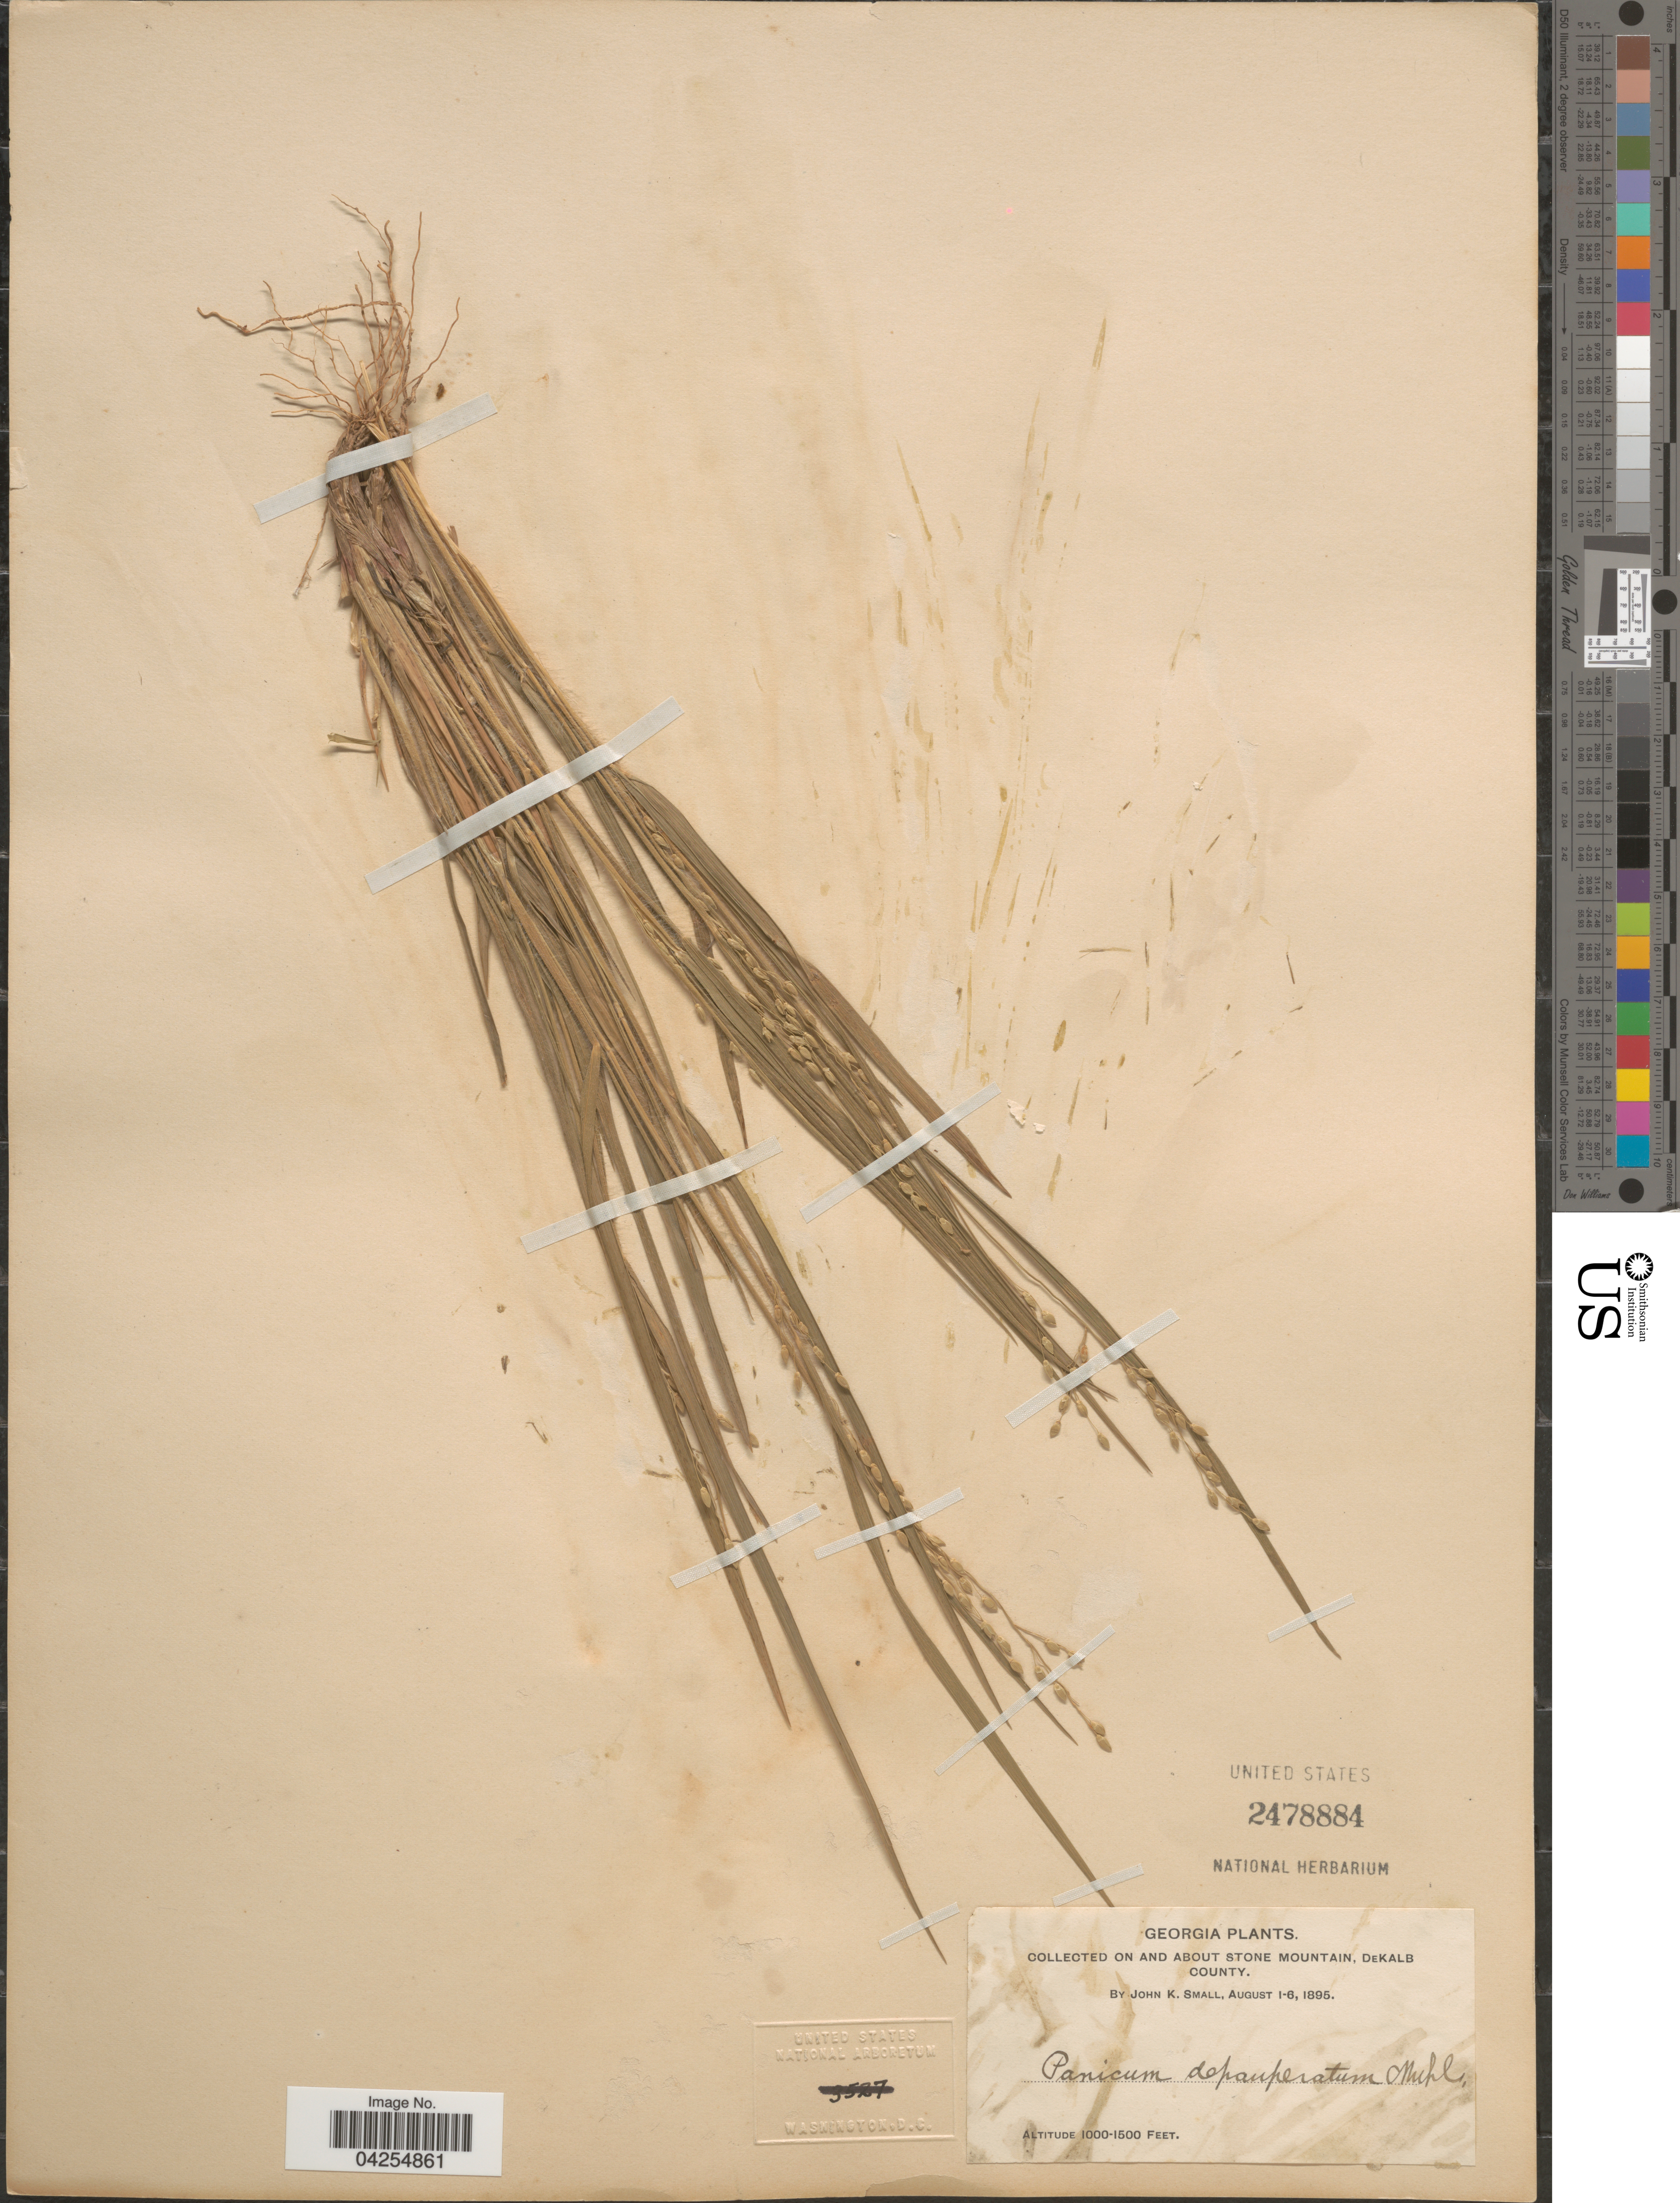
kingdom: Plantae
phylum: Tracheophyta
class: Liliopsida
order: Poales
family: Poaceae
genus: Dichanthelium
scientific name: Dichanthelium depauperatum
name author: (Muhl.) Gould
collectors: J. K. Small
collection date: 1895-08-01/1895-08-06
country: United States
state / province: Georgia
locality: On and about Stone Mountain, DeKalb County.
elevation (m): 305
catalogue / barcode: US 2478884